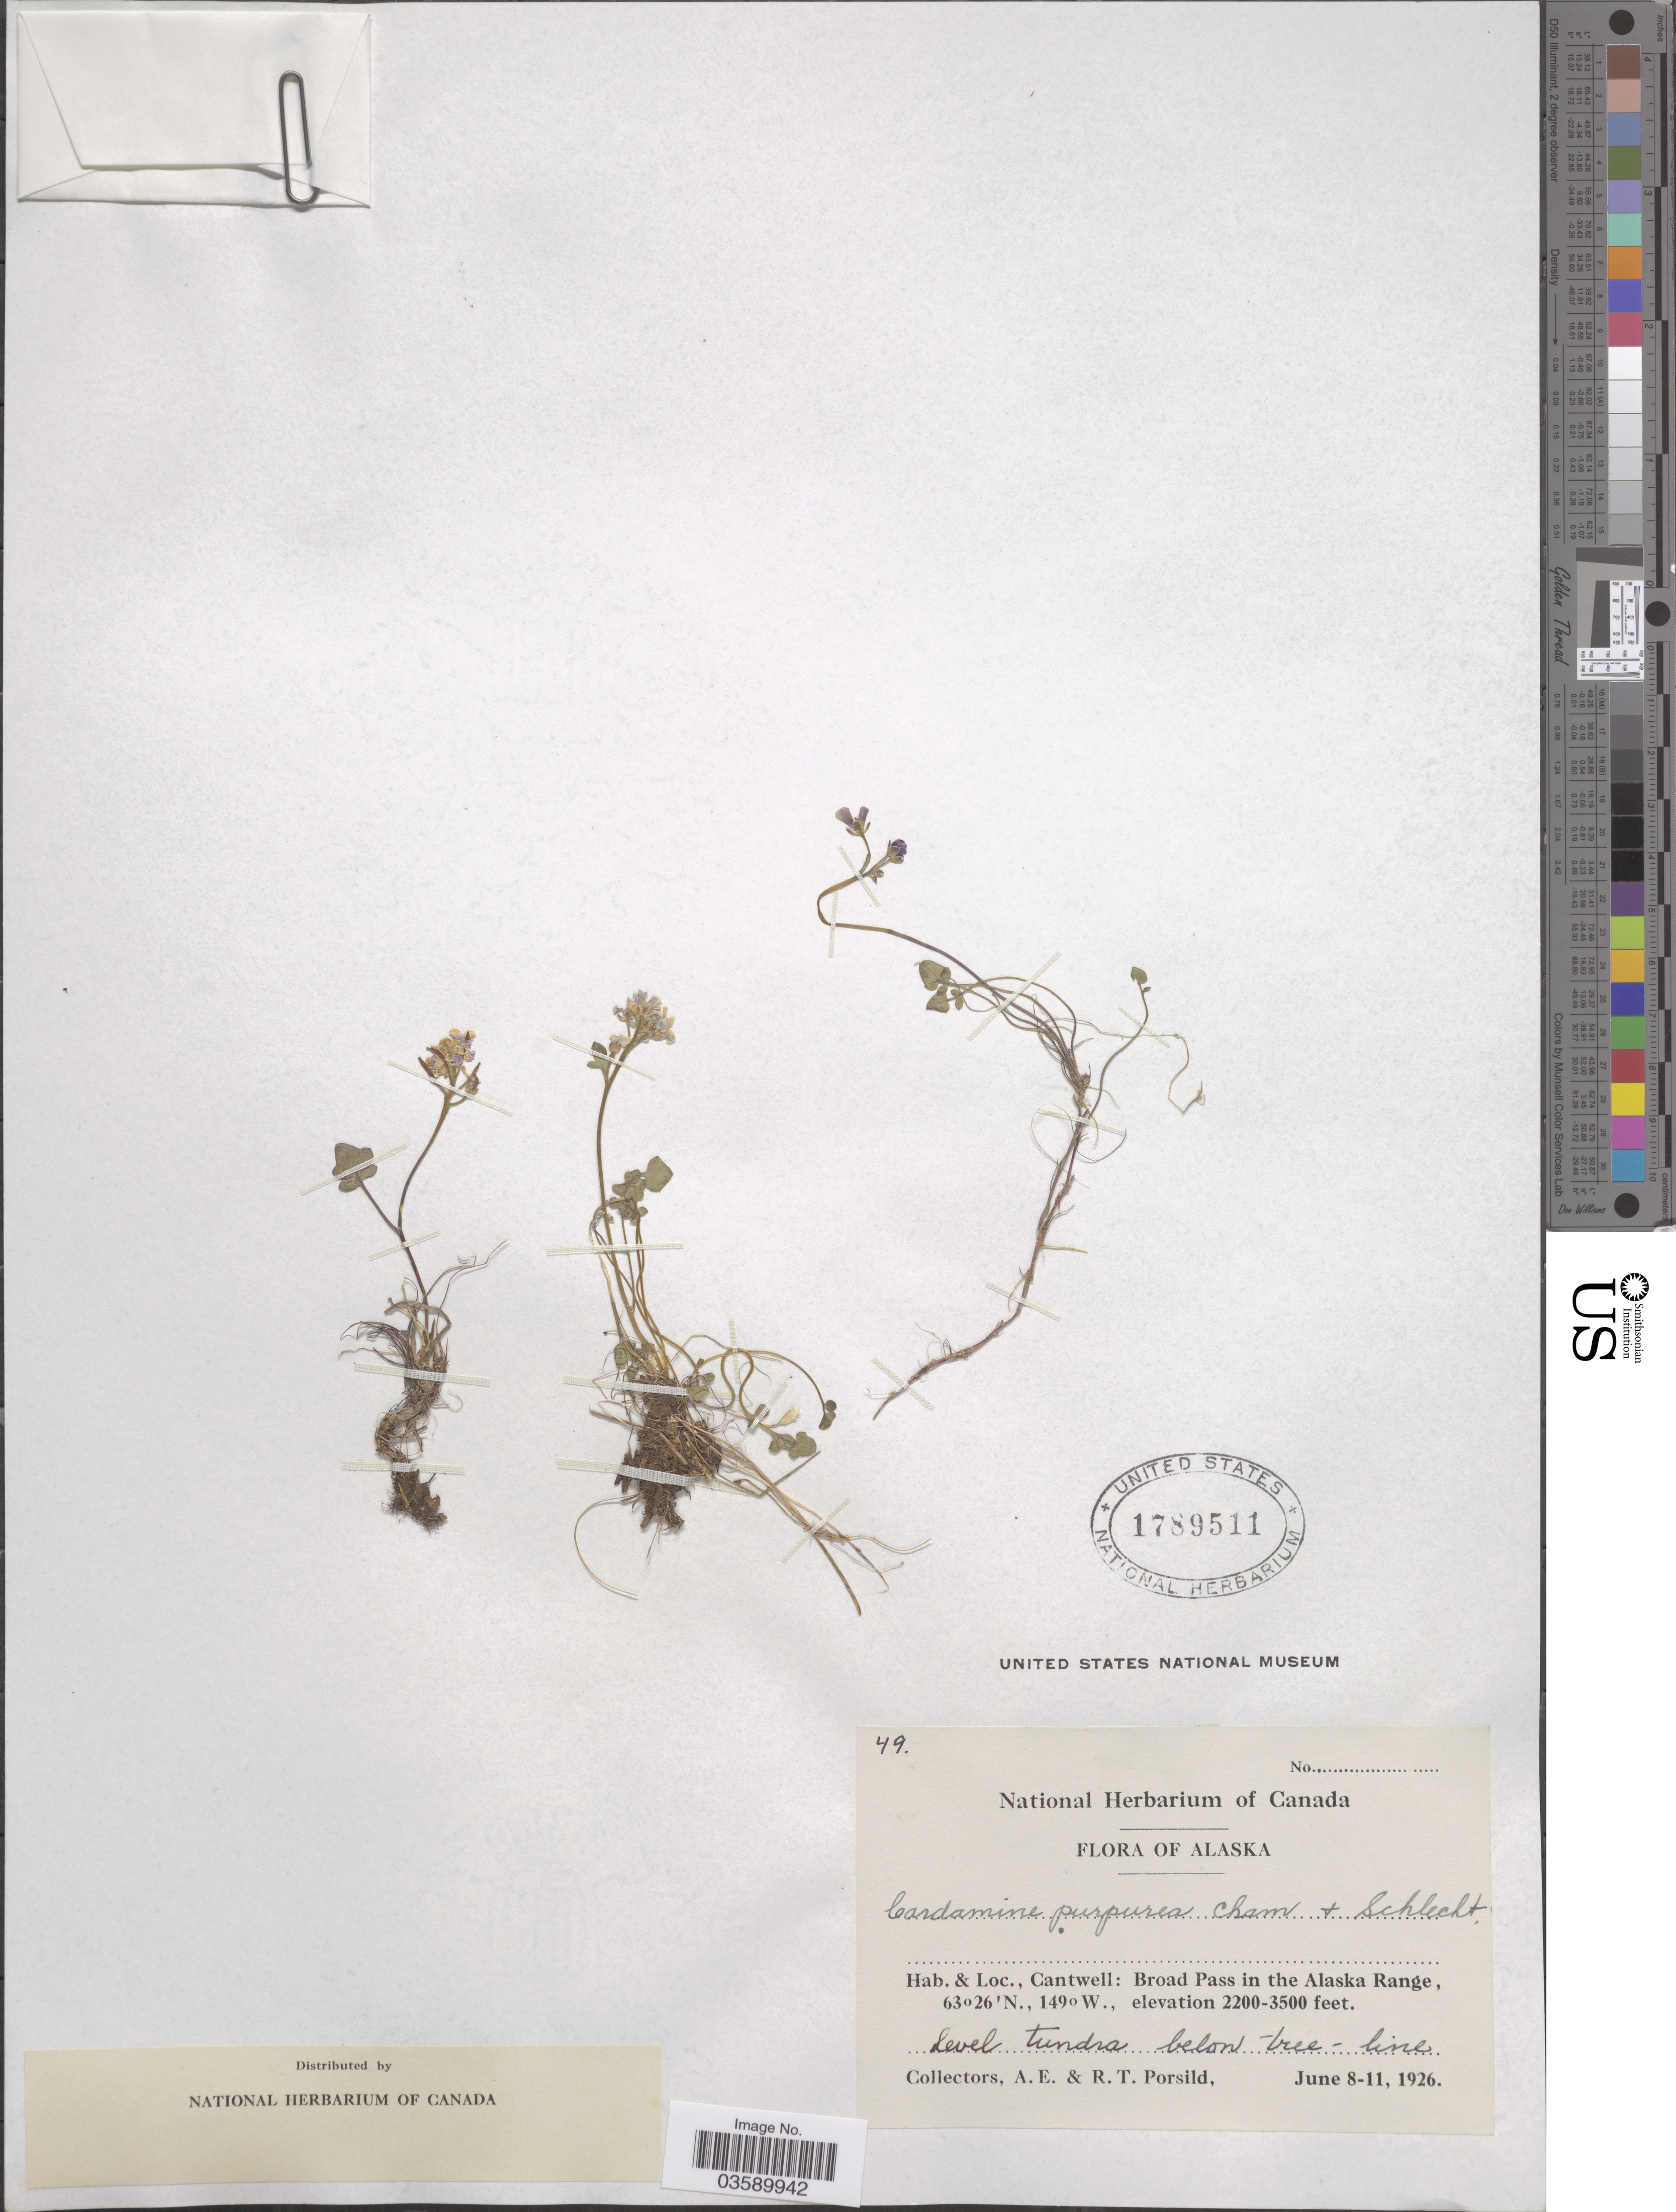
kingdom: Plantae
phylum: Tracheophyta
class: Magnoliopsida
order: Brassicales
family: Brassicaceae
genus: Cardamine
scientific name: Cardamine purpurea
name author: Cham. & Schltdl.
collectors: A. E. Porsild & R. T. Porsild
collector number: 49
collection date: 1926-06-08/1926-06-11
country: United States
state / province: Alaska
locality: Cantwell: Broad Pass in the Alaska Range.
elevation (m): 671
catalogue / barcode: US 1789511